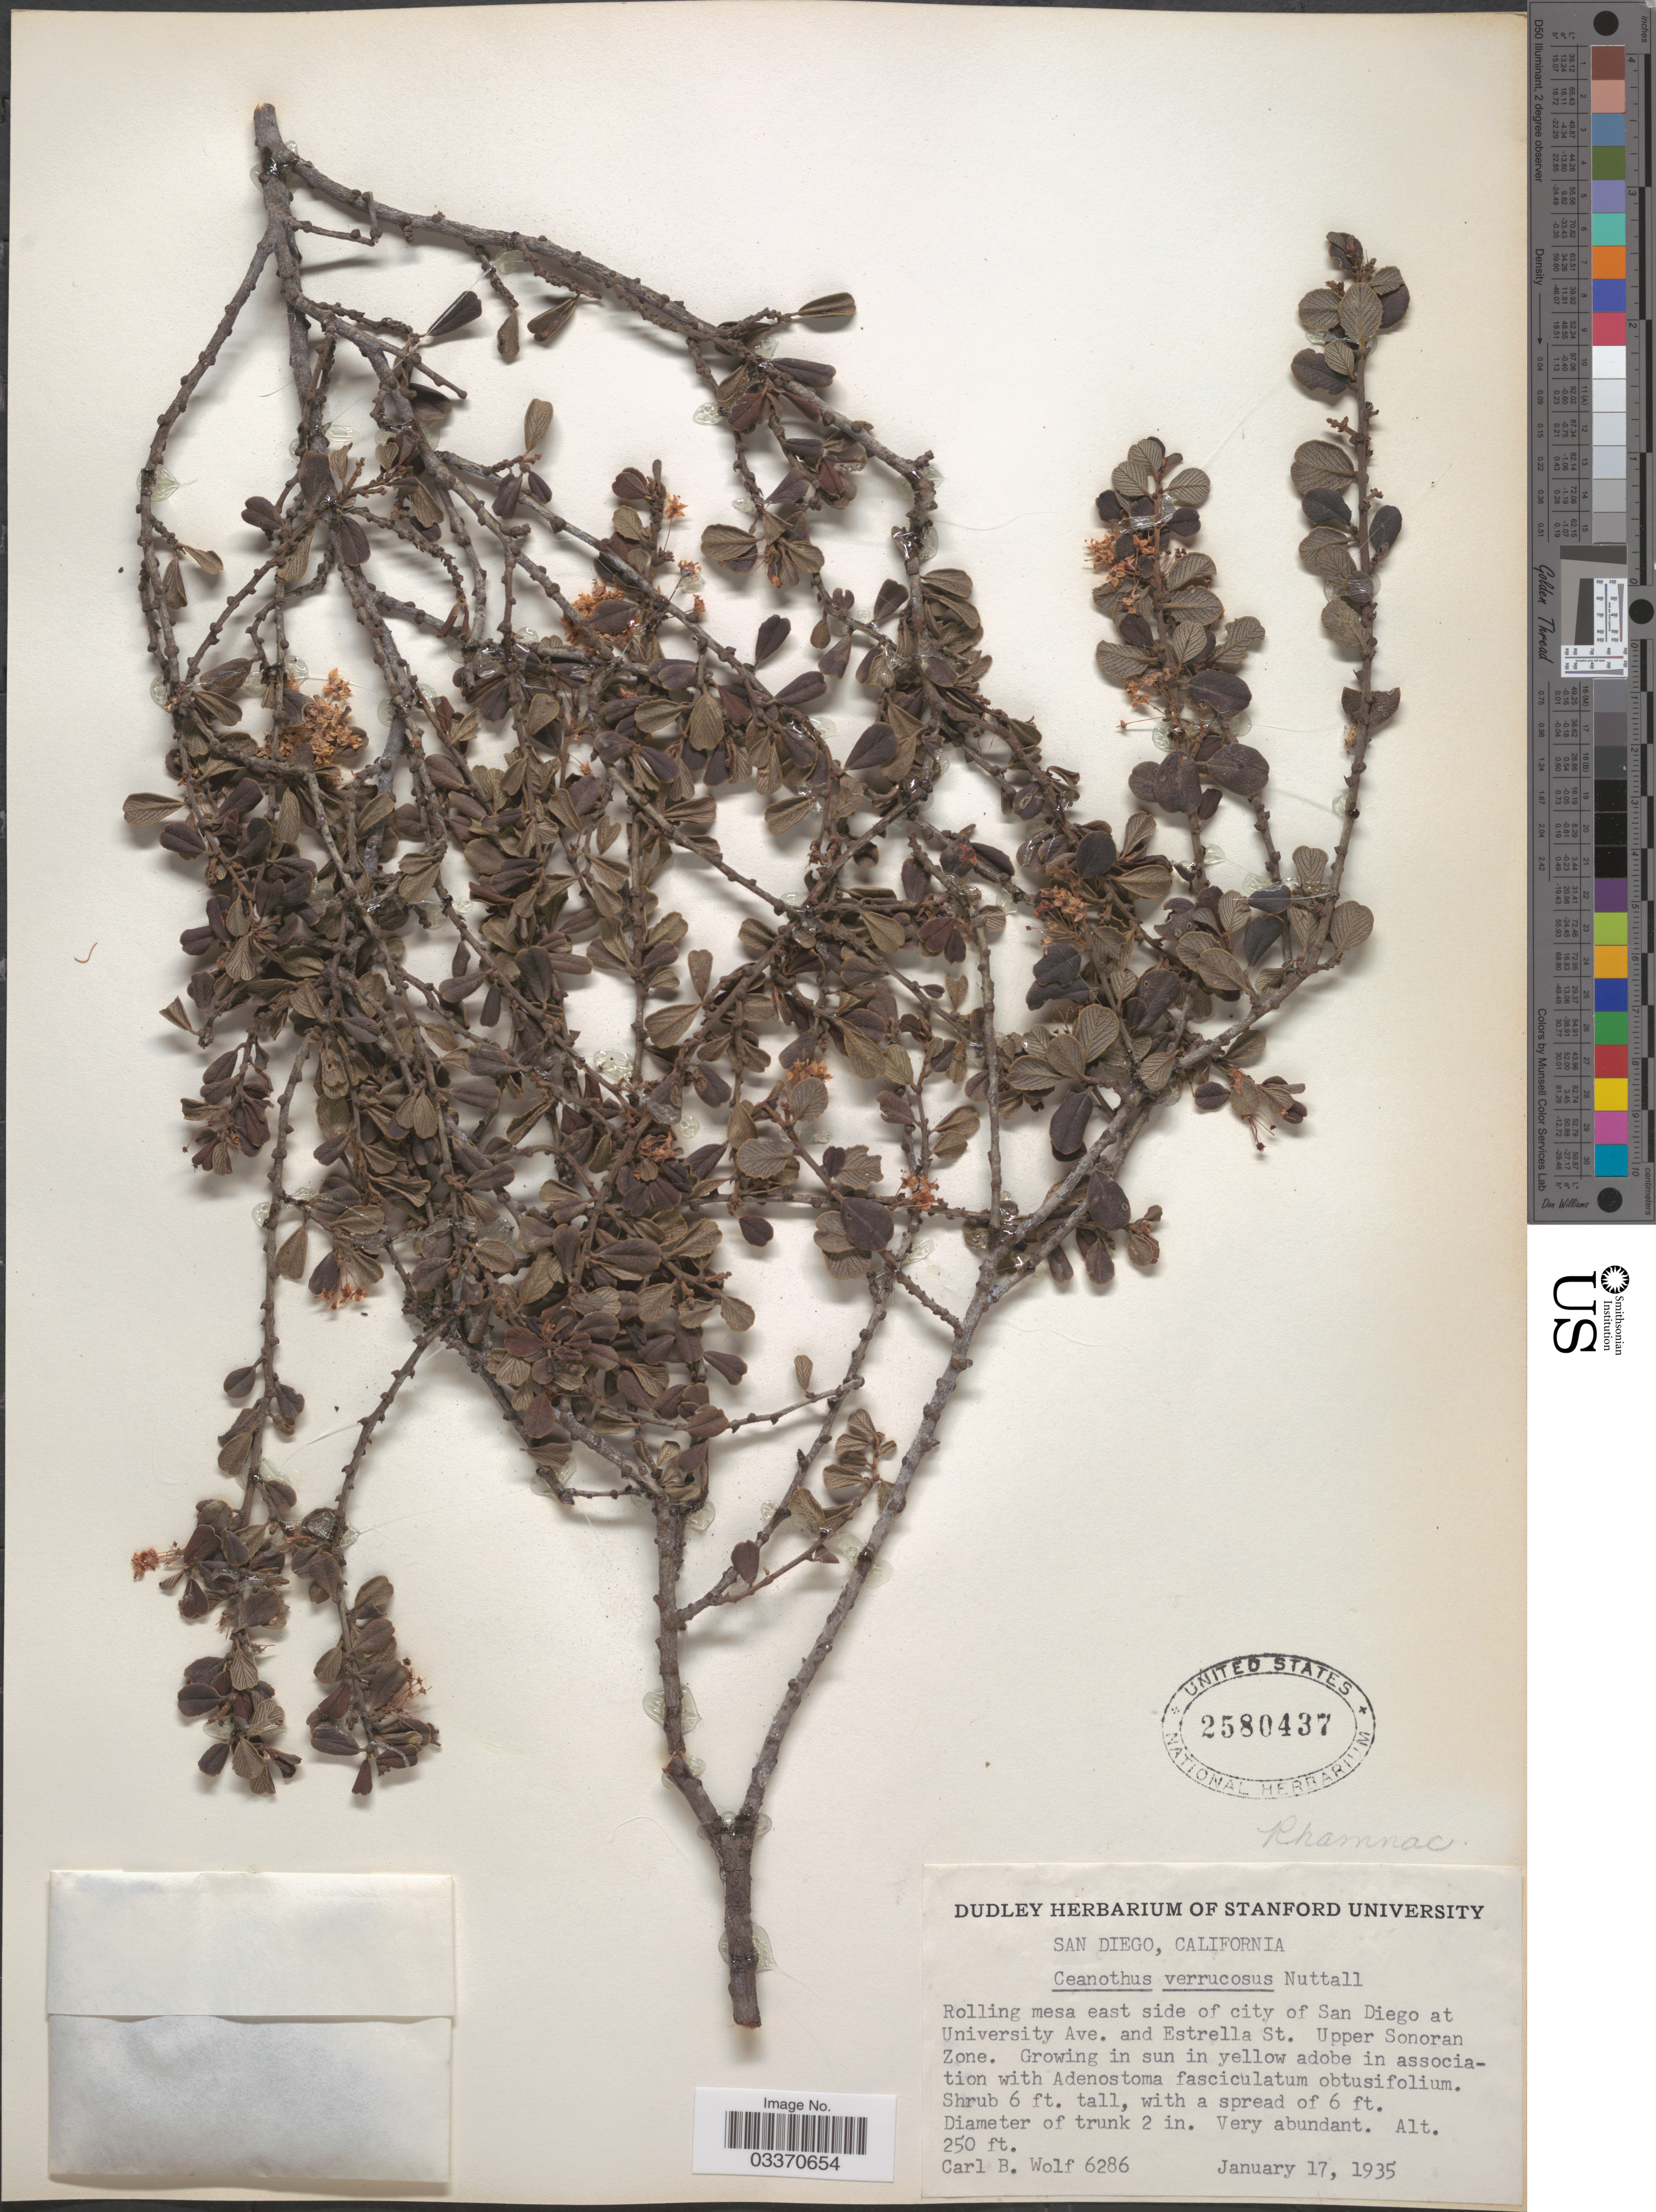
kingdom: Plantae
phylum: Tracheophyta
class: Magnoliopsida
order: Rosales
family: Rhamnaceae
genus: Ceanothus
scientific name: Ceanothus verrucosus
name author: Nutt.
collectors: C. B. Wolf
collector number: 6286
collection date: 1935-01-17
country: United States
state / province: California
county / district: San Diego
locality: San Diego. Rolling mesa east side of city of San Diego at University Ave. and Estrella St. Upper Sonoran Zone.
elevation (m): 76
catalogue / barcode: US 2580437